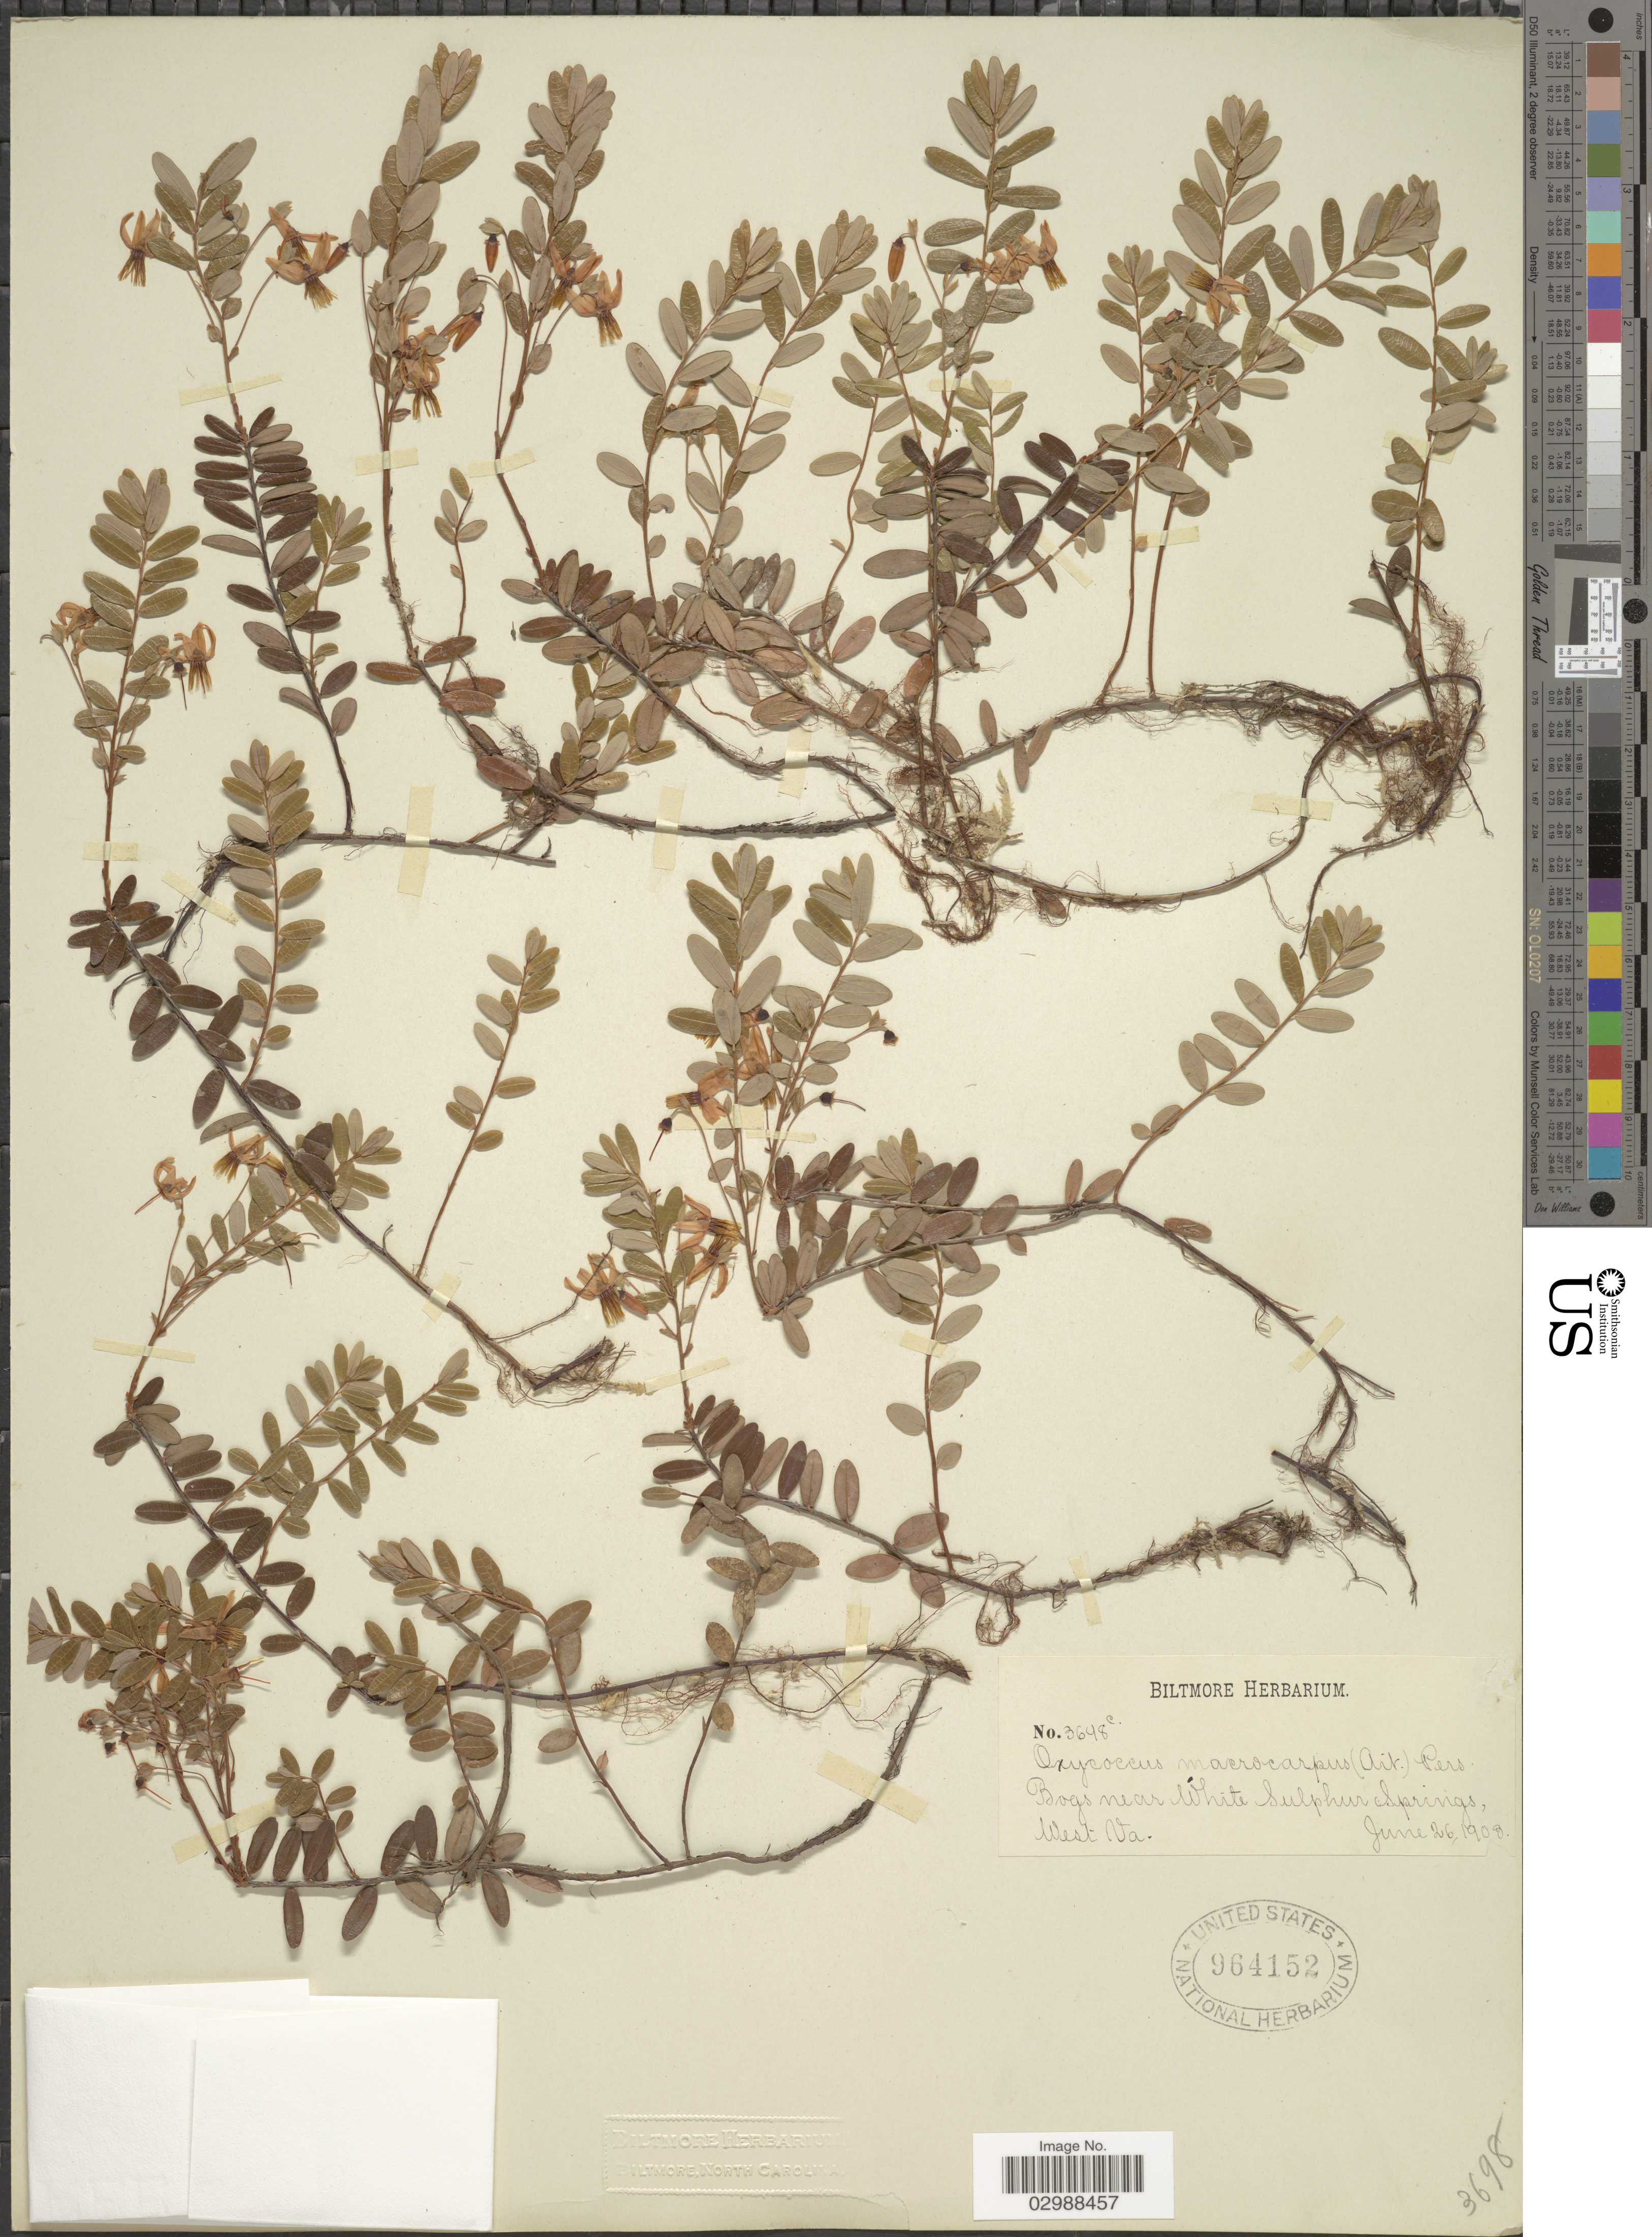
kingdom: Plantae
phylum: Tracheophyta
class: Magnoliopsida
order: Ericales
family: Ericaceae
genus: Vaccinium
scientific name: Vaccinium macrocarpon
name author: Aiton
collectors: ex herb. Biltmore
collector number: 3648c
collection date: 1908-06-26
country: United States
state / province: West Virginia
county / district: Greenbrier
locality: Bogs near White Sulphur Springs, West Va.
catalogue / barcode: US 964152